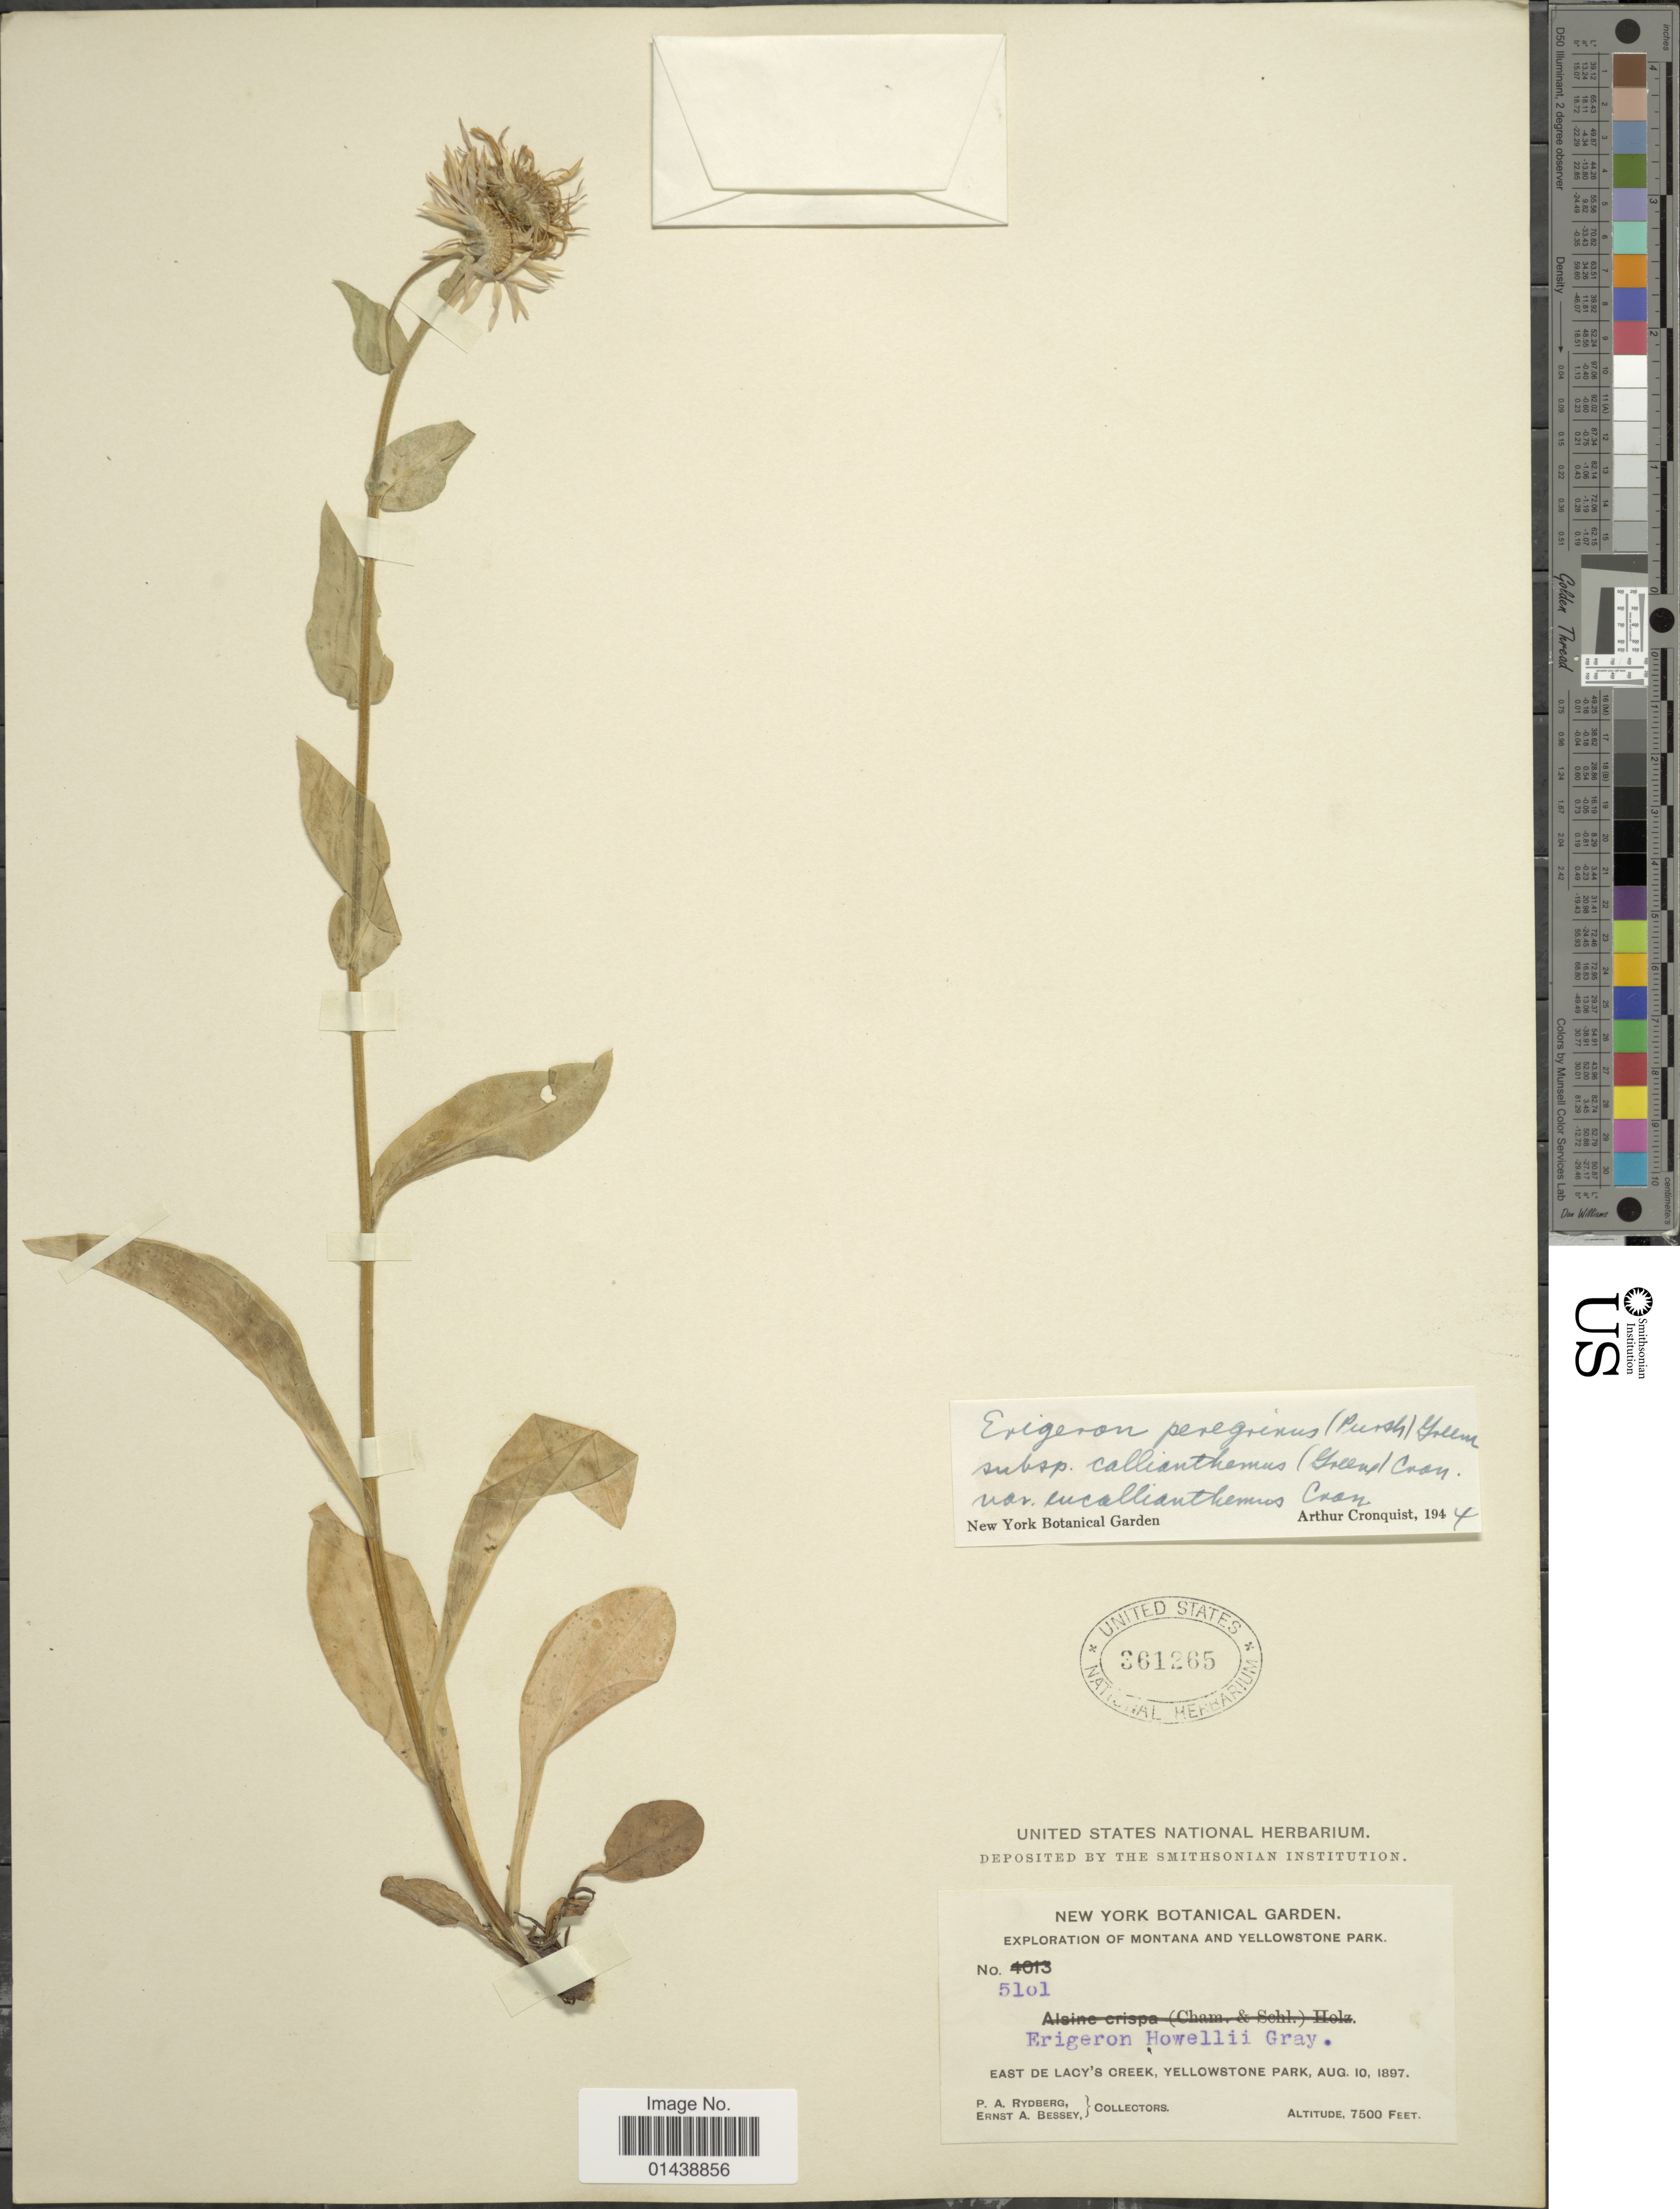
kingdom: Plantae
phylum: Tracheophyta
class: Magnoliopsida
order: Asterales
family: Asteraceae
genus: Erigeron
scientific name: Erigeron peregrinus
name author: (Banks ex Pursh) Greene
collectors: P. A. Rydberg & E. A. Bessey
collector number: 4101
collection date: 1897-08-10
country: United States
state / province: Wyoming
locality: Yellowstone Park. East de Lacy's Creek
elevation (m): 2286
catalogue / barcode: US 361265